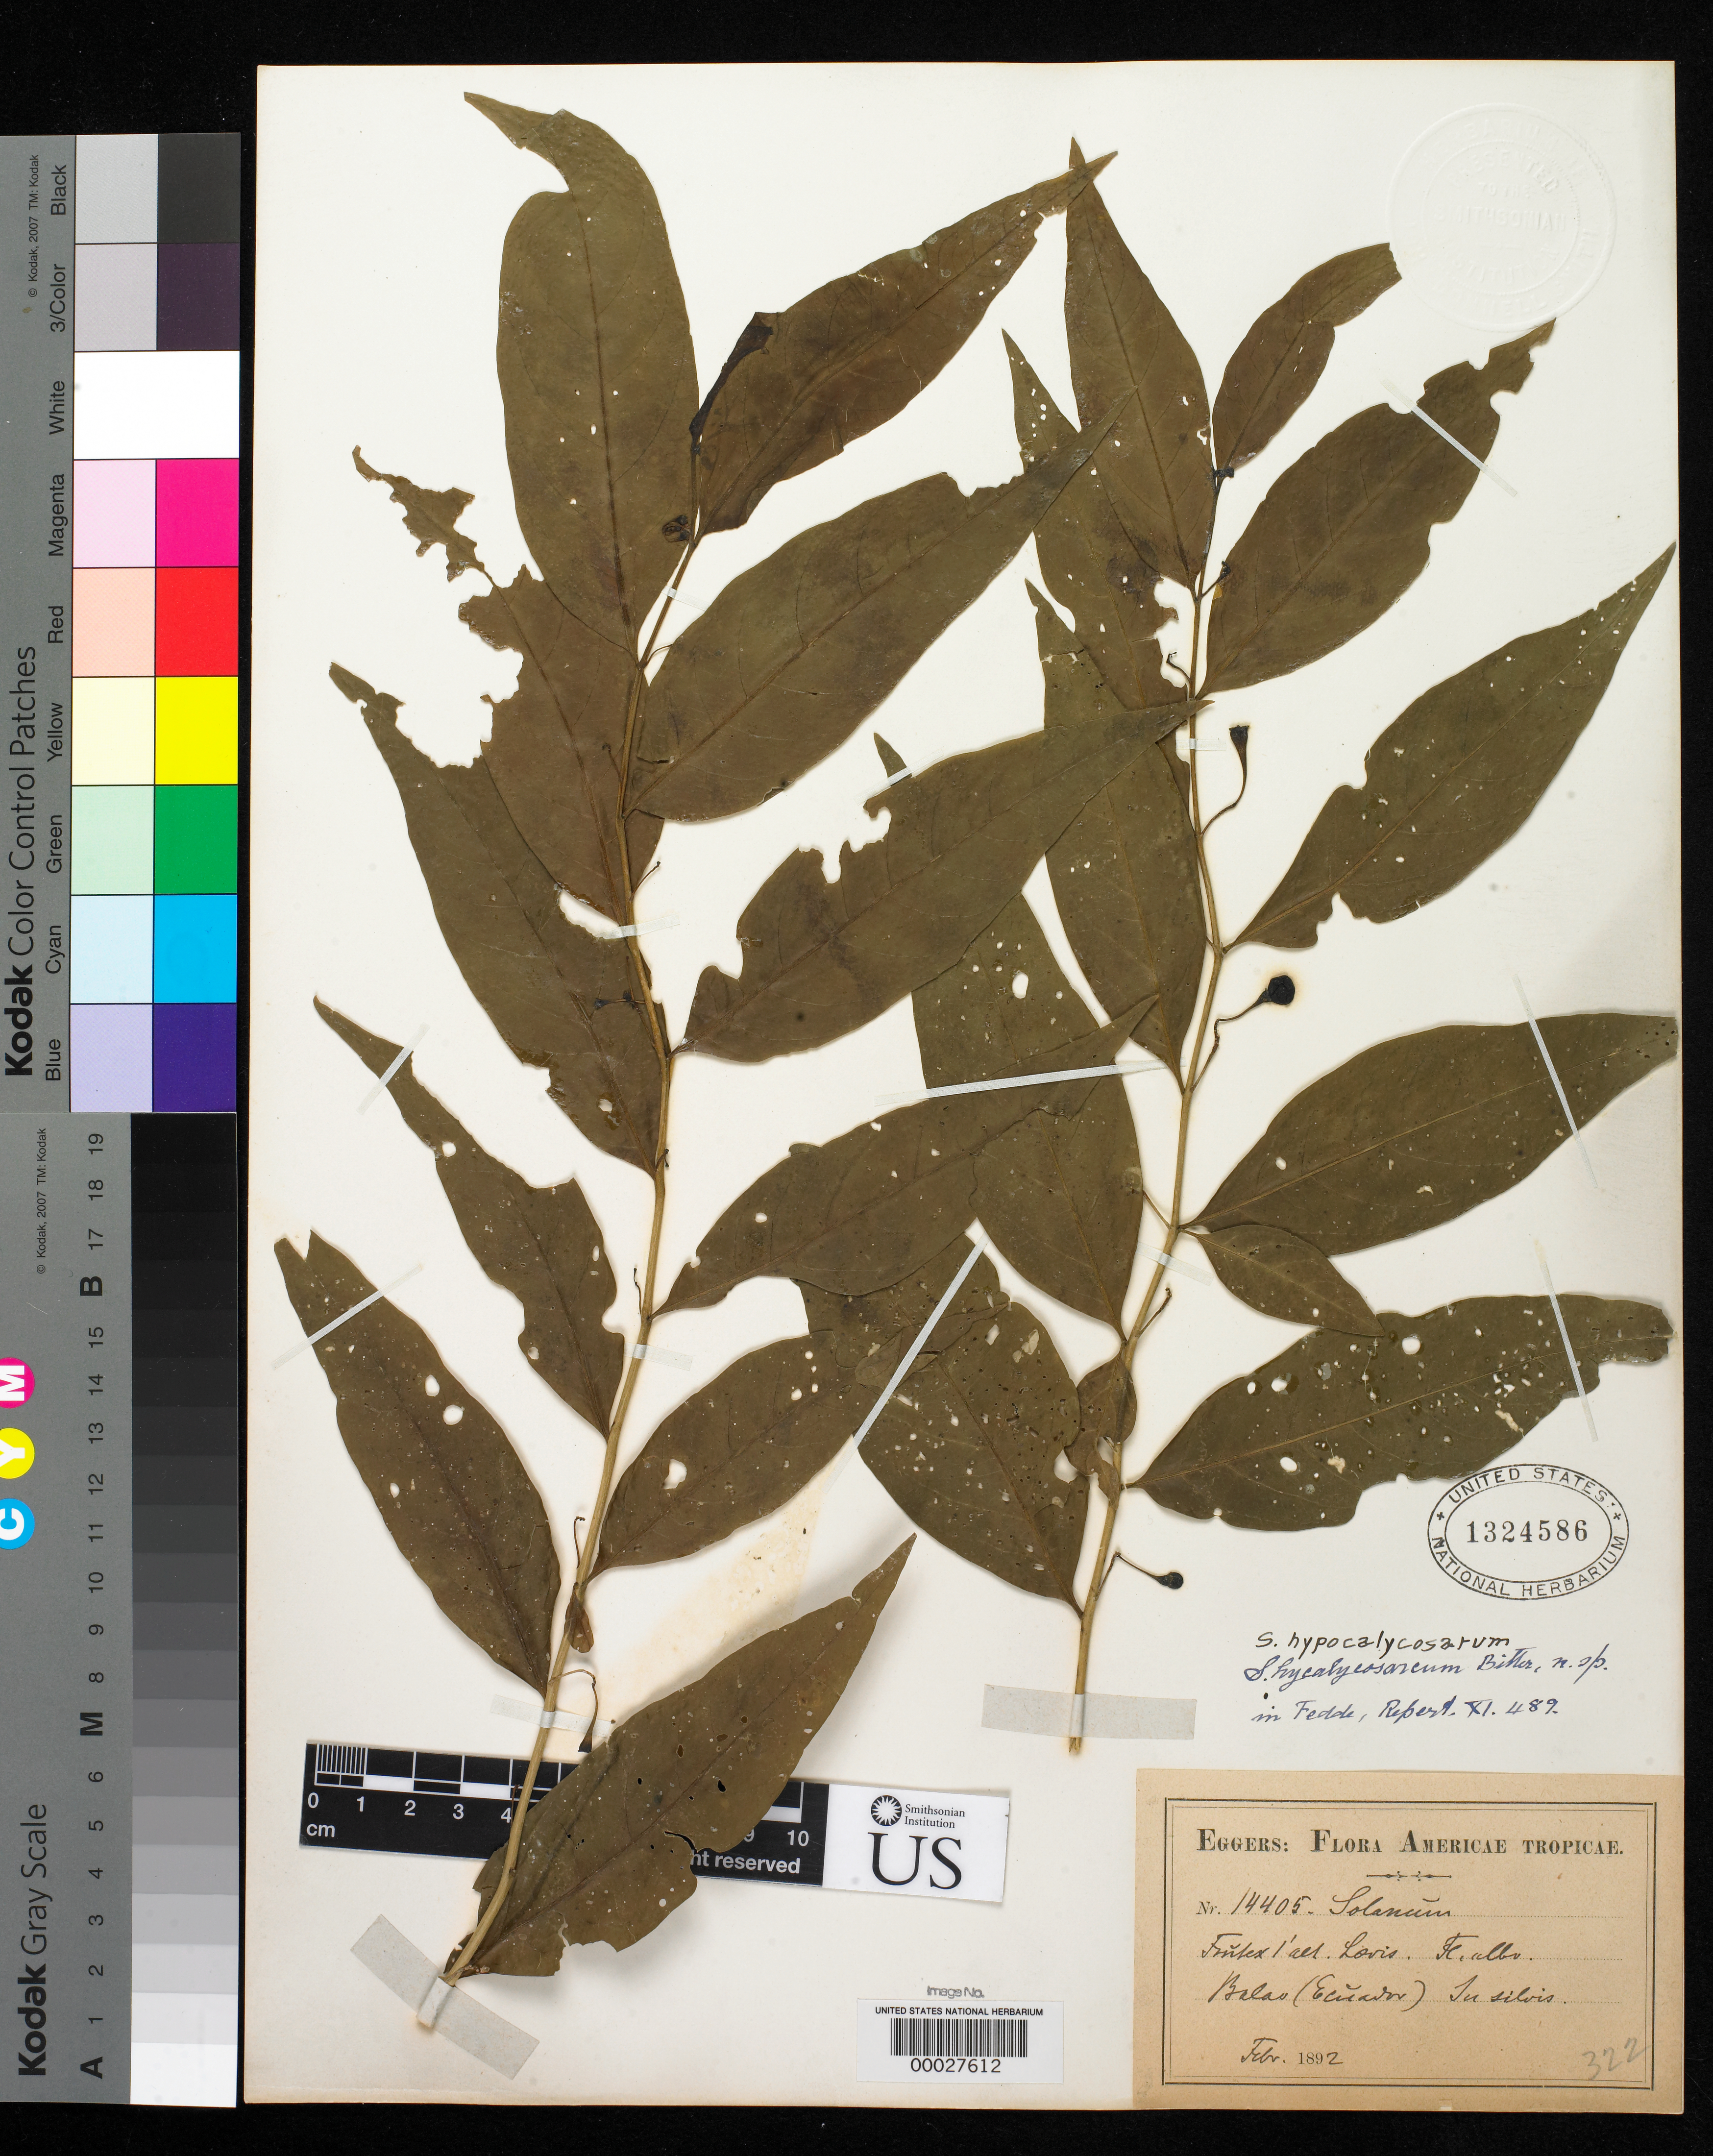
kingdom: Plantae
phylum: Tracheophyta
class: Magnoliopsida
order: Solanales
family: Solanaceae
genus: Solanum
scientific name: Solanum hypocalycosarcum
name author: Bitter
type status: Isotype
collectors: H. F. A. von Eggers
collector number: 14405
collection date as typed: Feb 1892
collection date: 1892-02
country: Ecuador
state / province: Guayas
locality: Balao.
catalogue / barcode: US 1324586